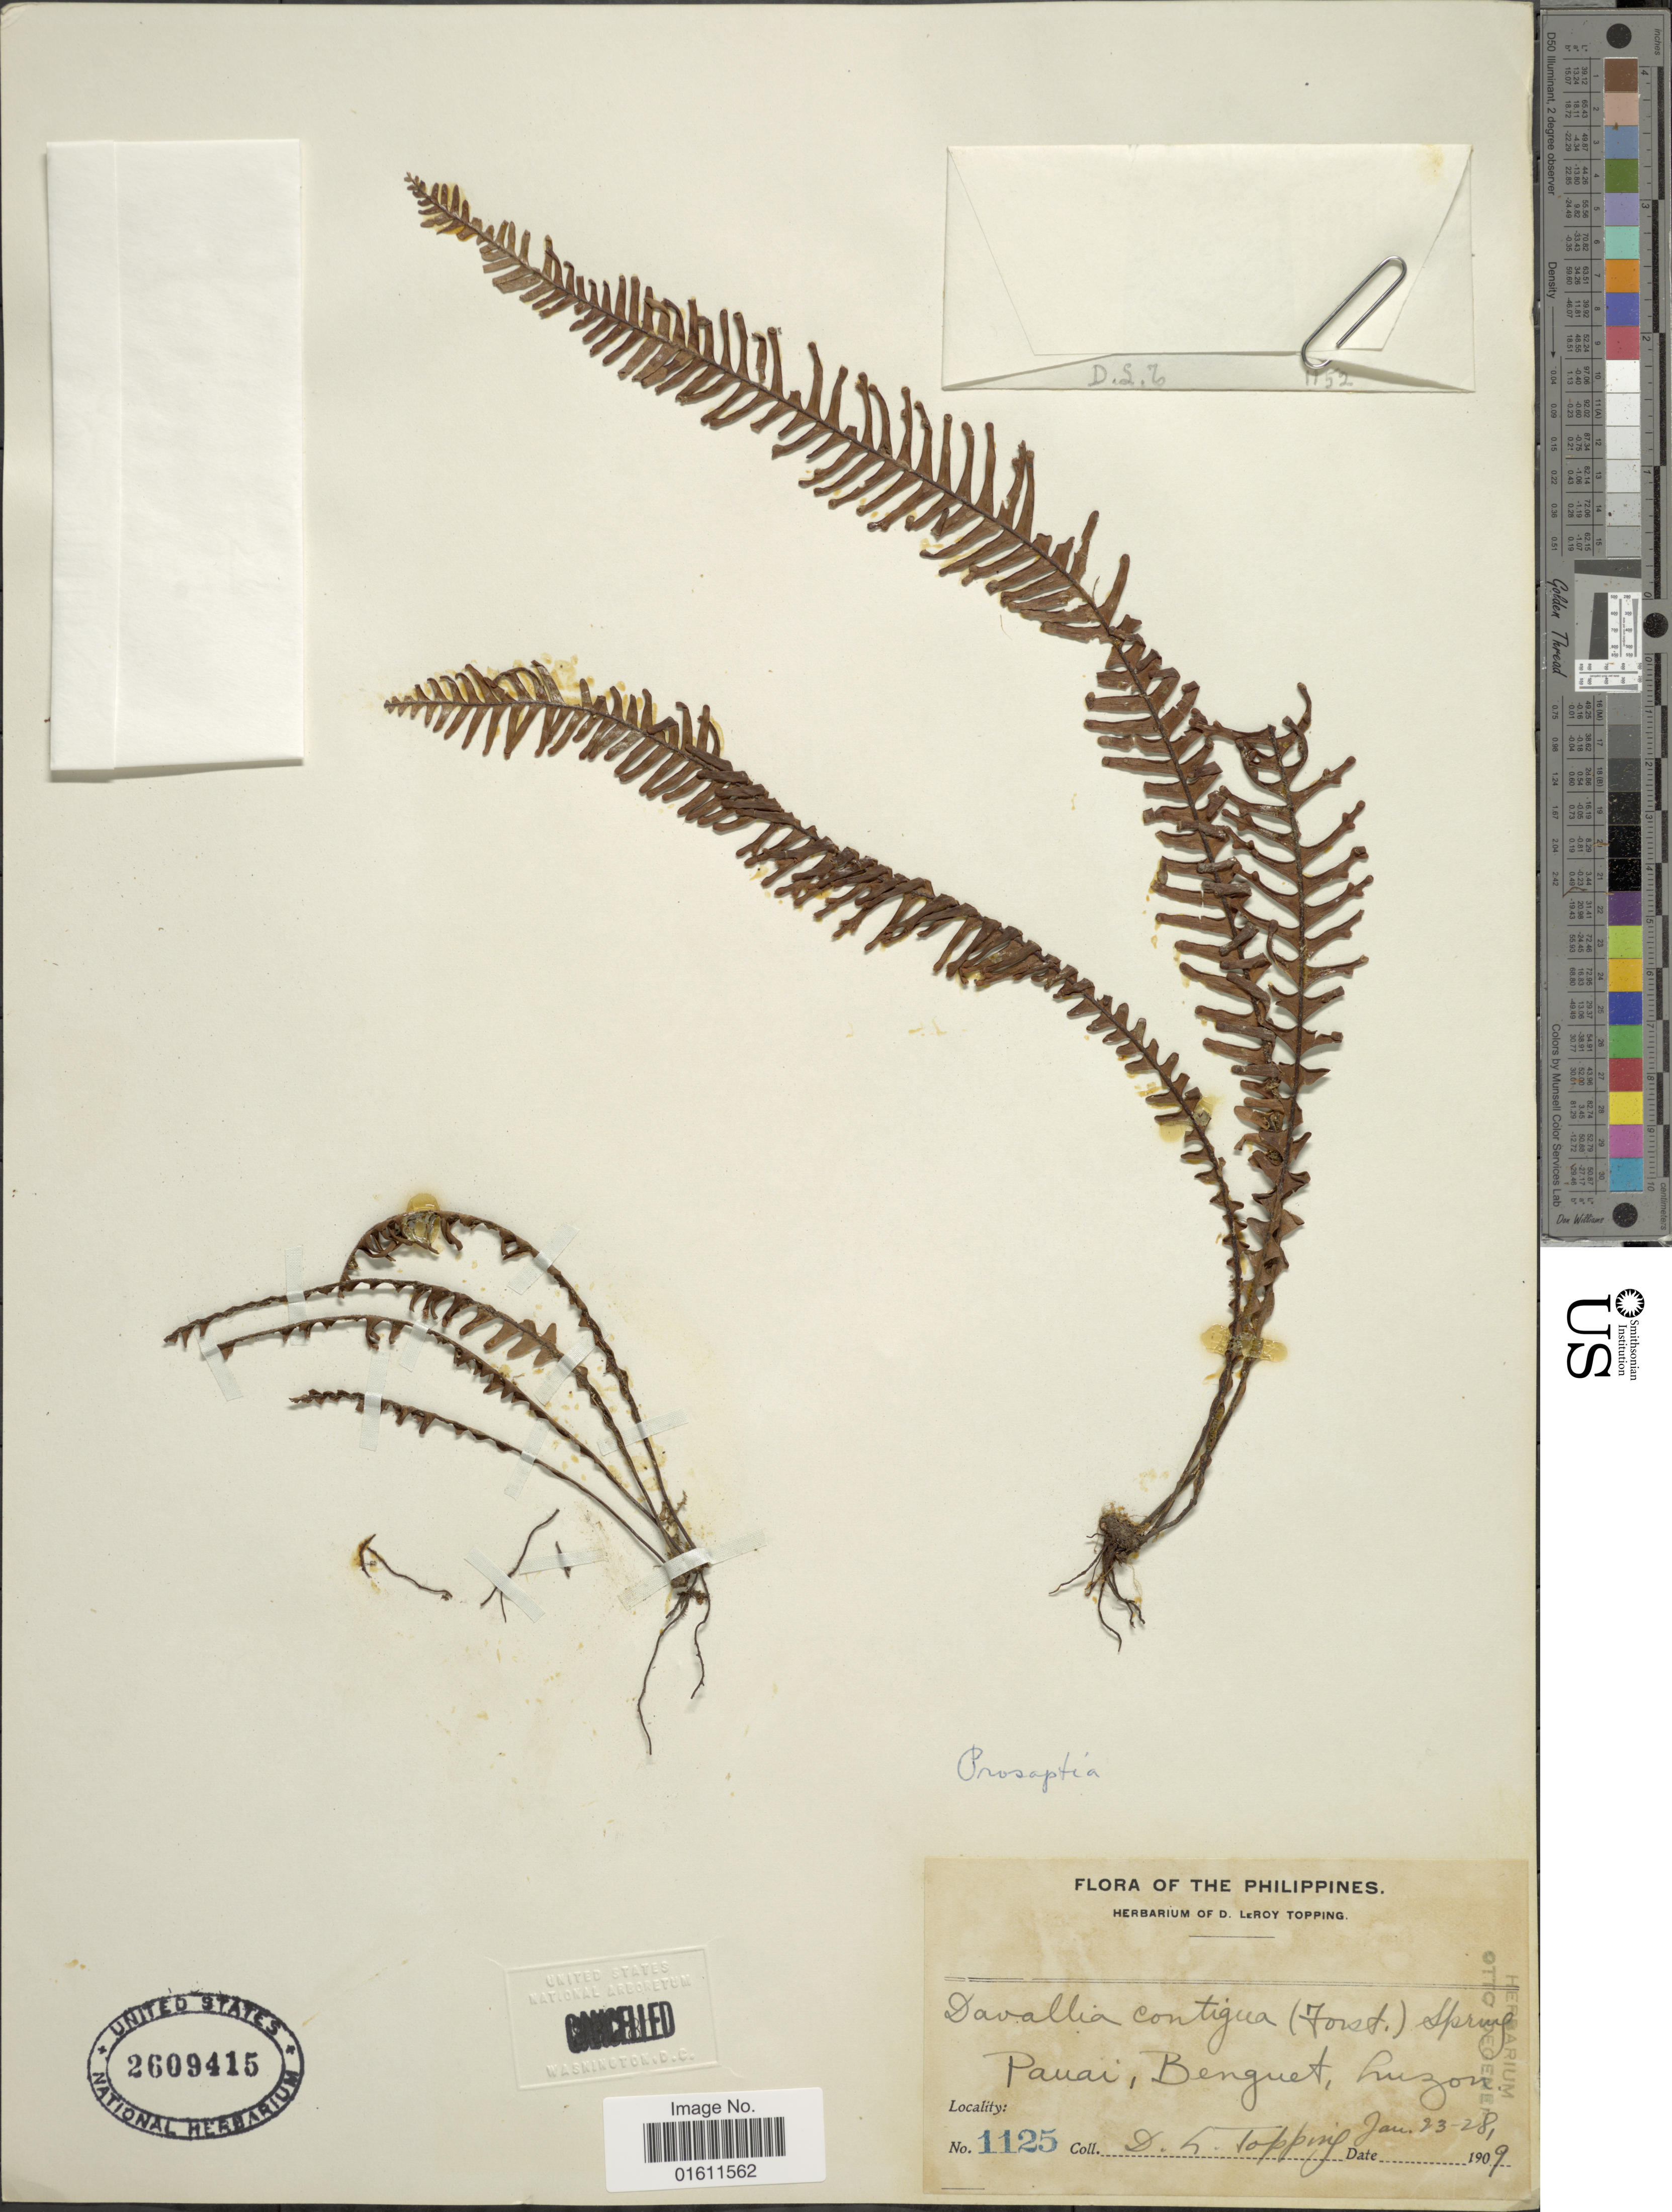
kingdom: Plantae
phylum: Tracheophyta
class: Polypodiopsida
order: Polypodiales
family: Polypodiaceae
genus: Prosaptia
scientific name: Prosaptia contigua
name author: (G. Forst.) Presl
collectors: D. L. Topping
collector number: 1125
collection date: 1909-01-23/1909-01-28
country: Philippines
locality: Panai, Benguet, Luzon.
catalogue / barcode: US 2609415